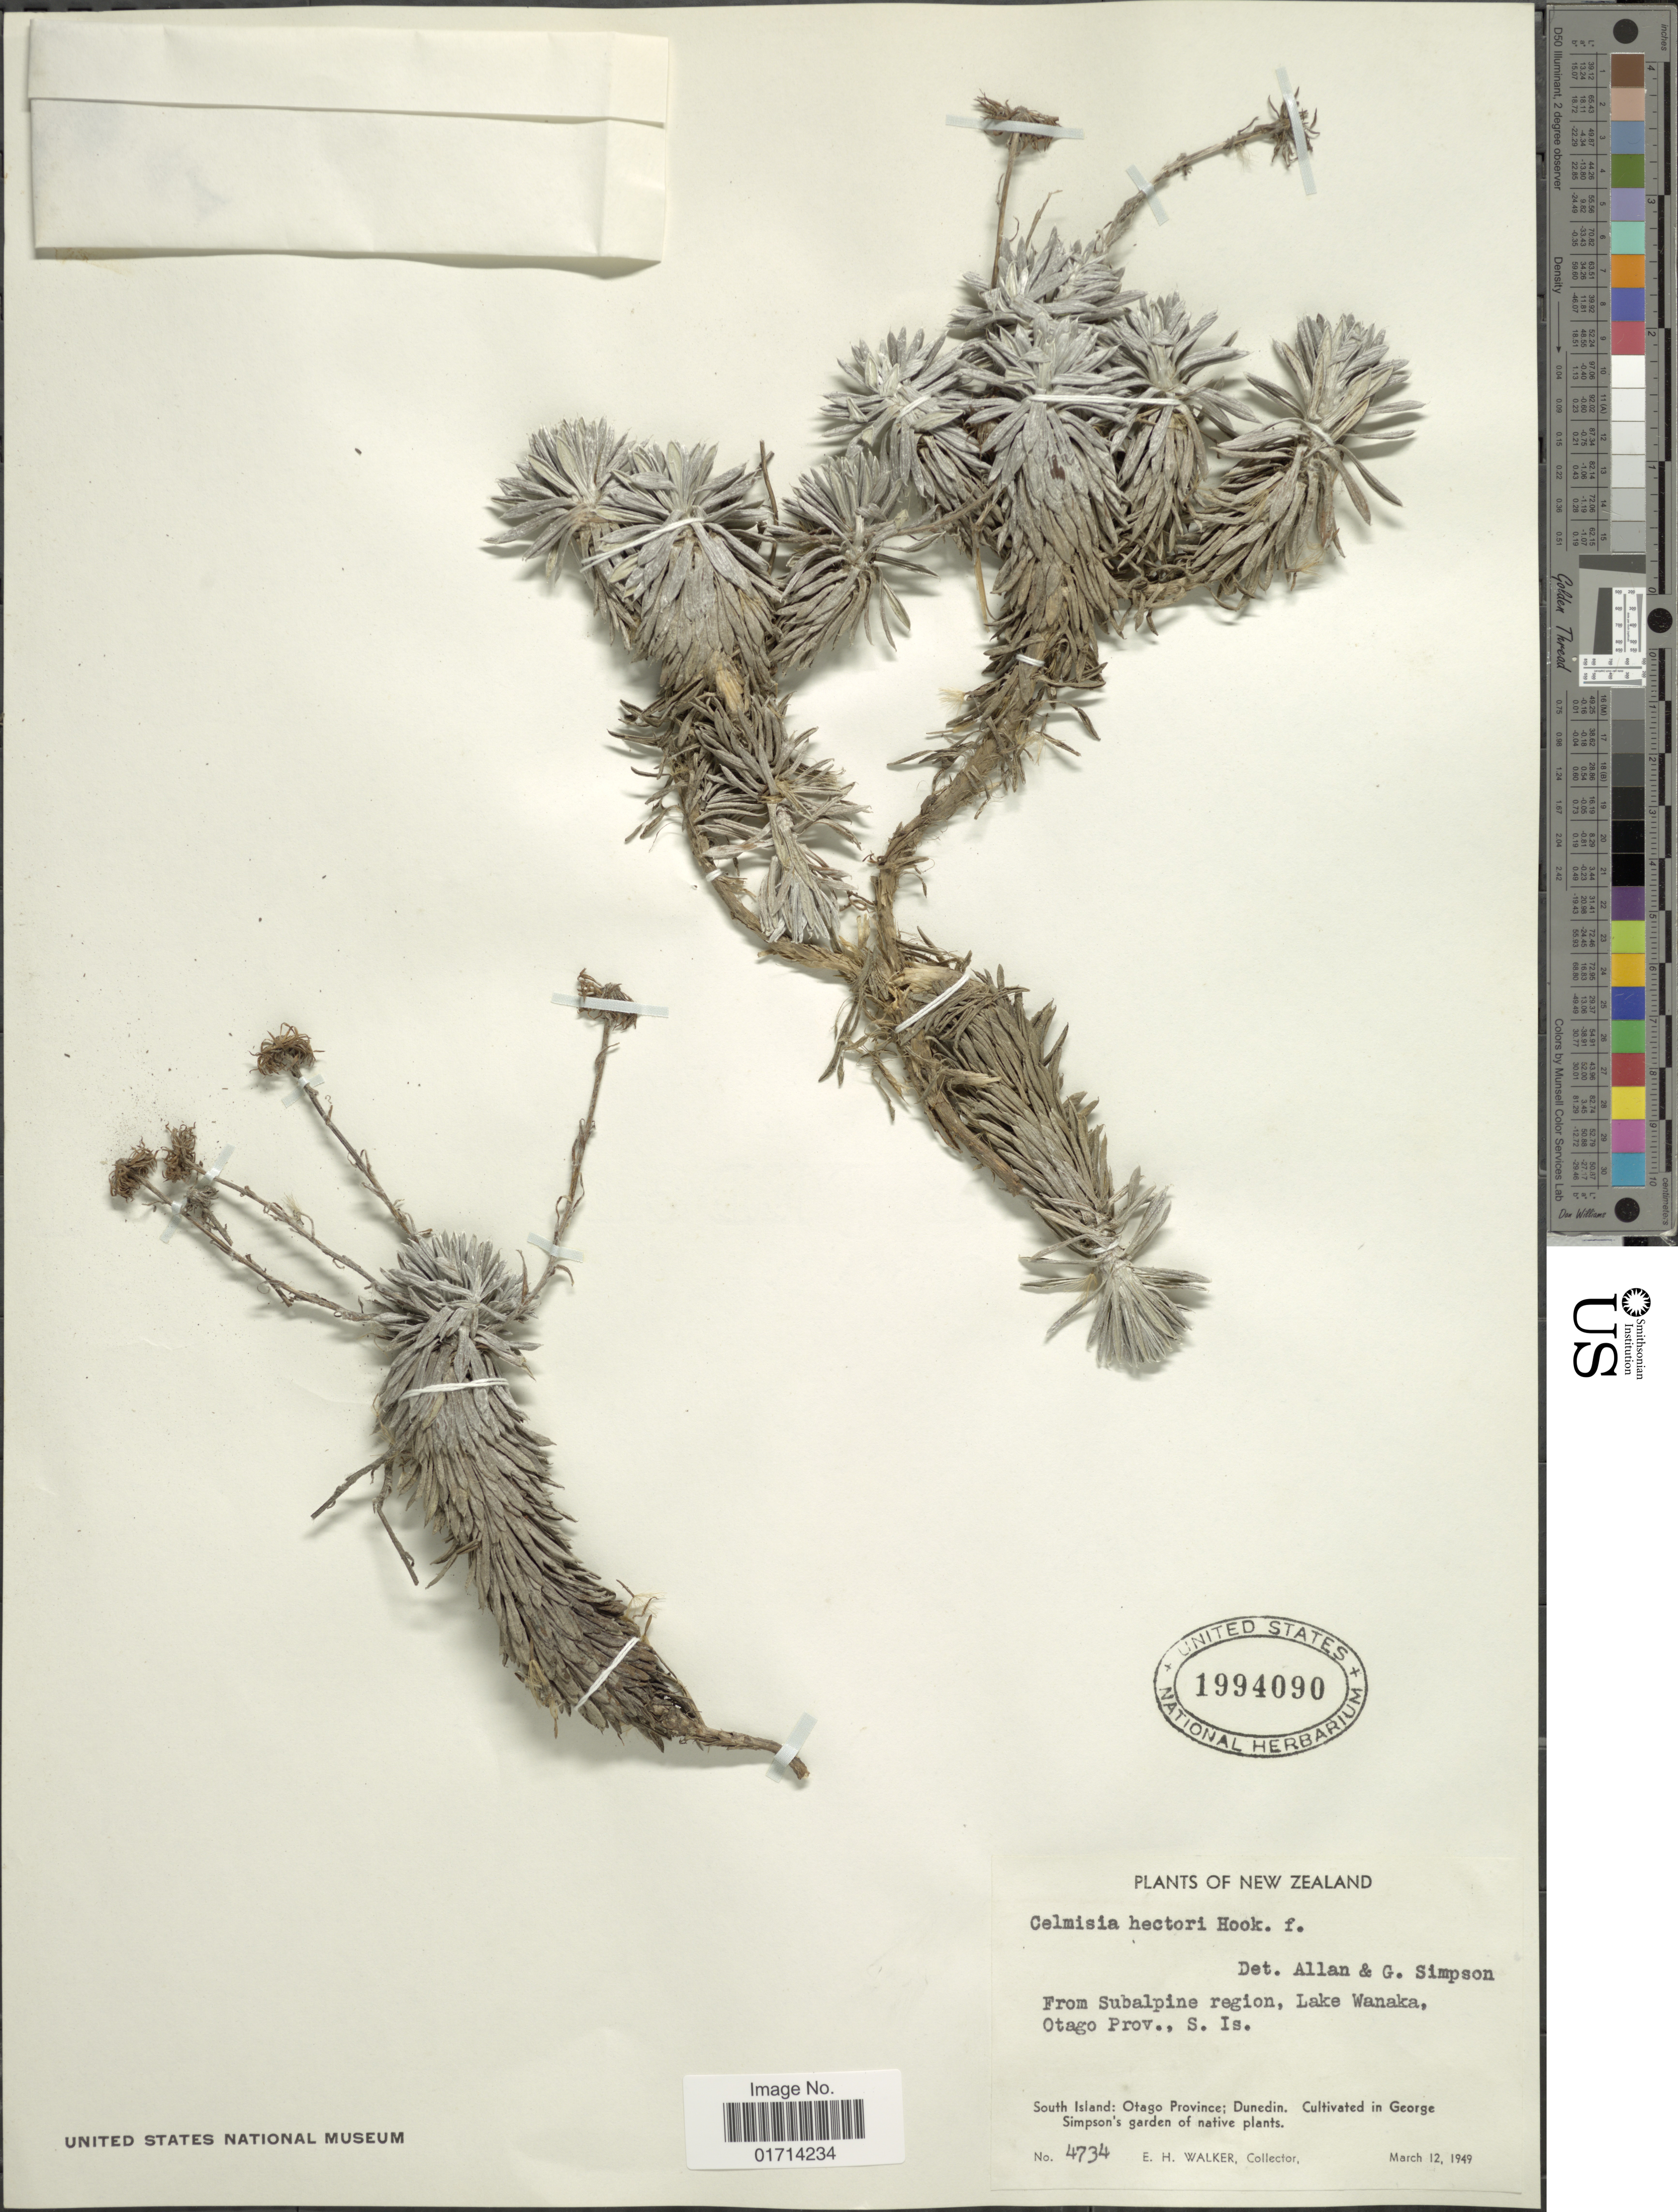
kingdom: Plantae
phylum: Tracheophyta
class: Magnoliopsida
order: Asterales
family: Asteraceae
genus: Celmisia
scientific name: Celmisia hectori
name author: Hook. f.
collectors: E. H. Walker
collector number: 4734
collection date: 1949-03-12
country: New Zealand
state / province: Otago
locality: From Subalpine region, Lake Wanaka, Otago Prov., S. Is., South Island; Otago Province; Dunedin, in George Simpson's garden of native plants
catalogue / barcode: US 1994090